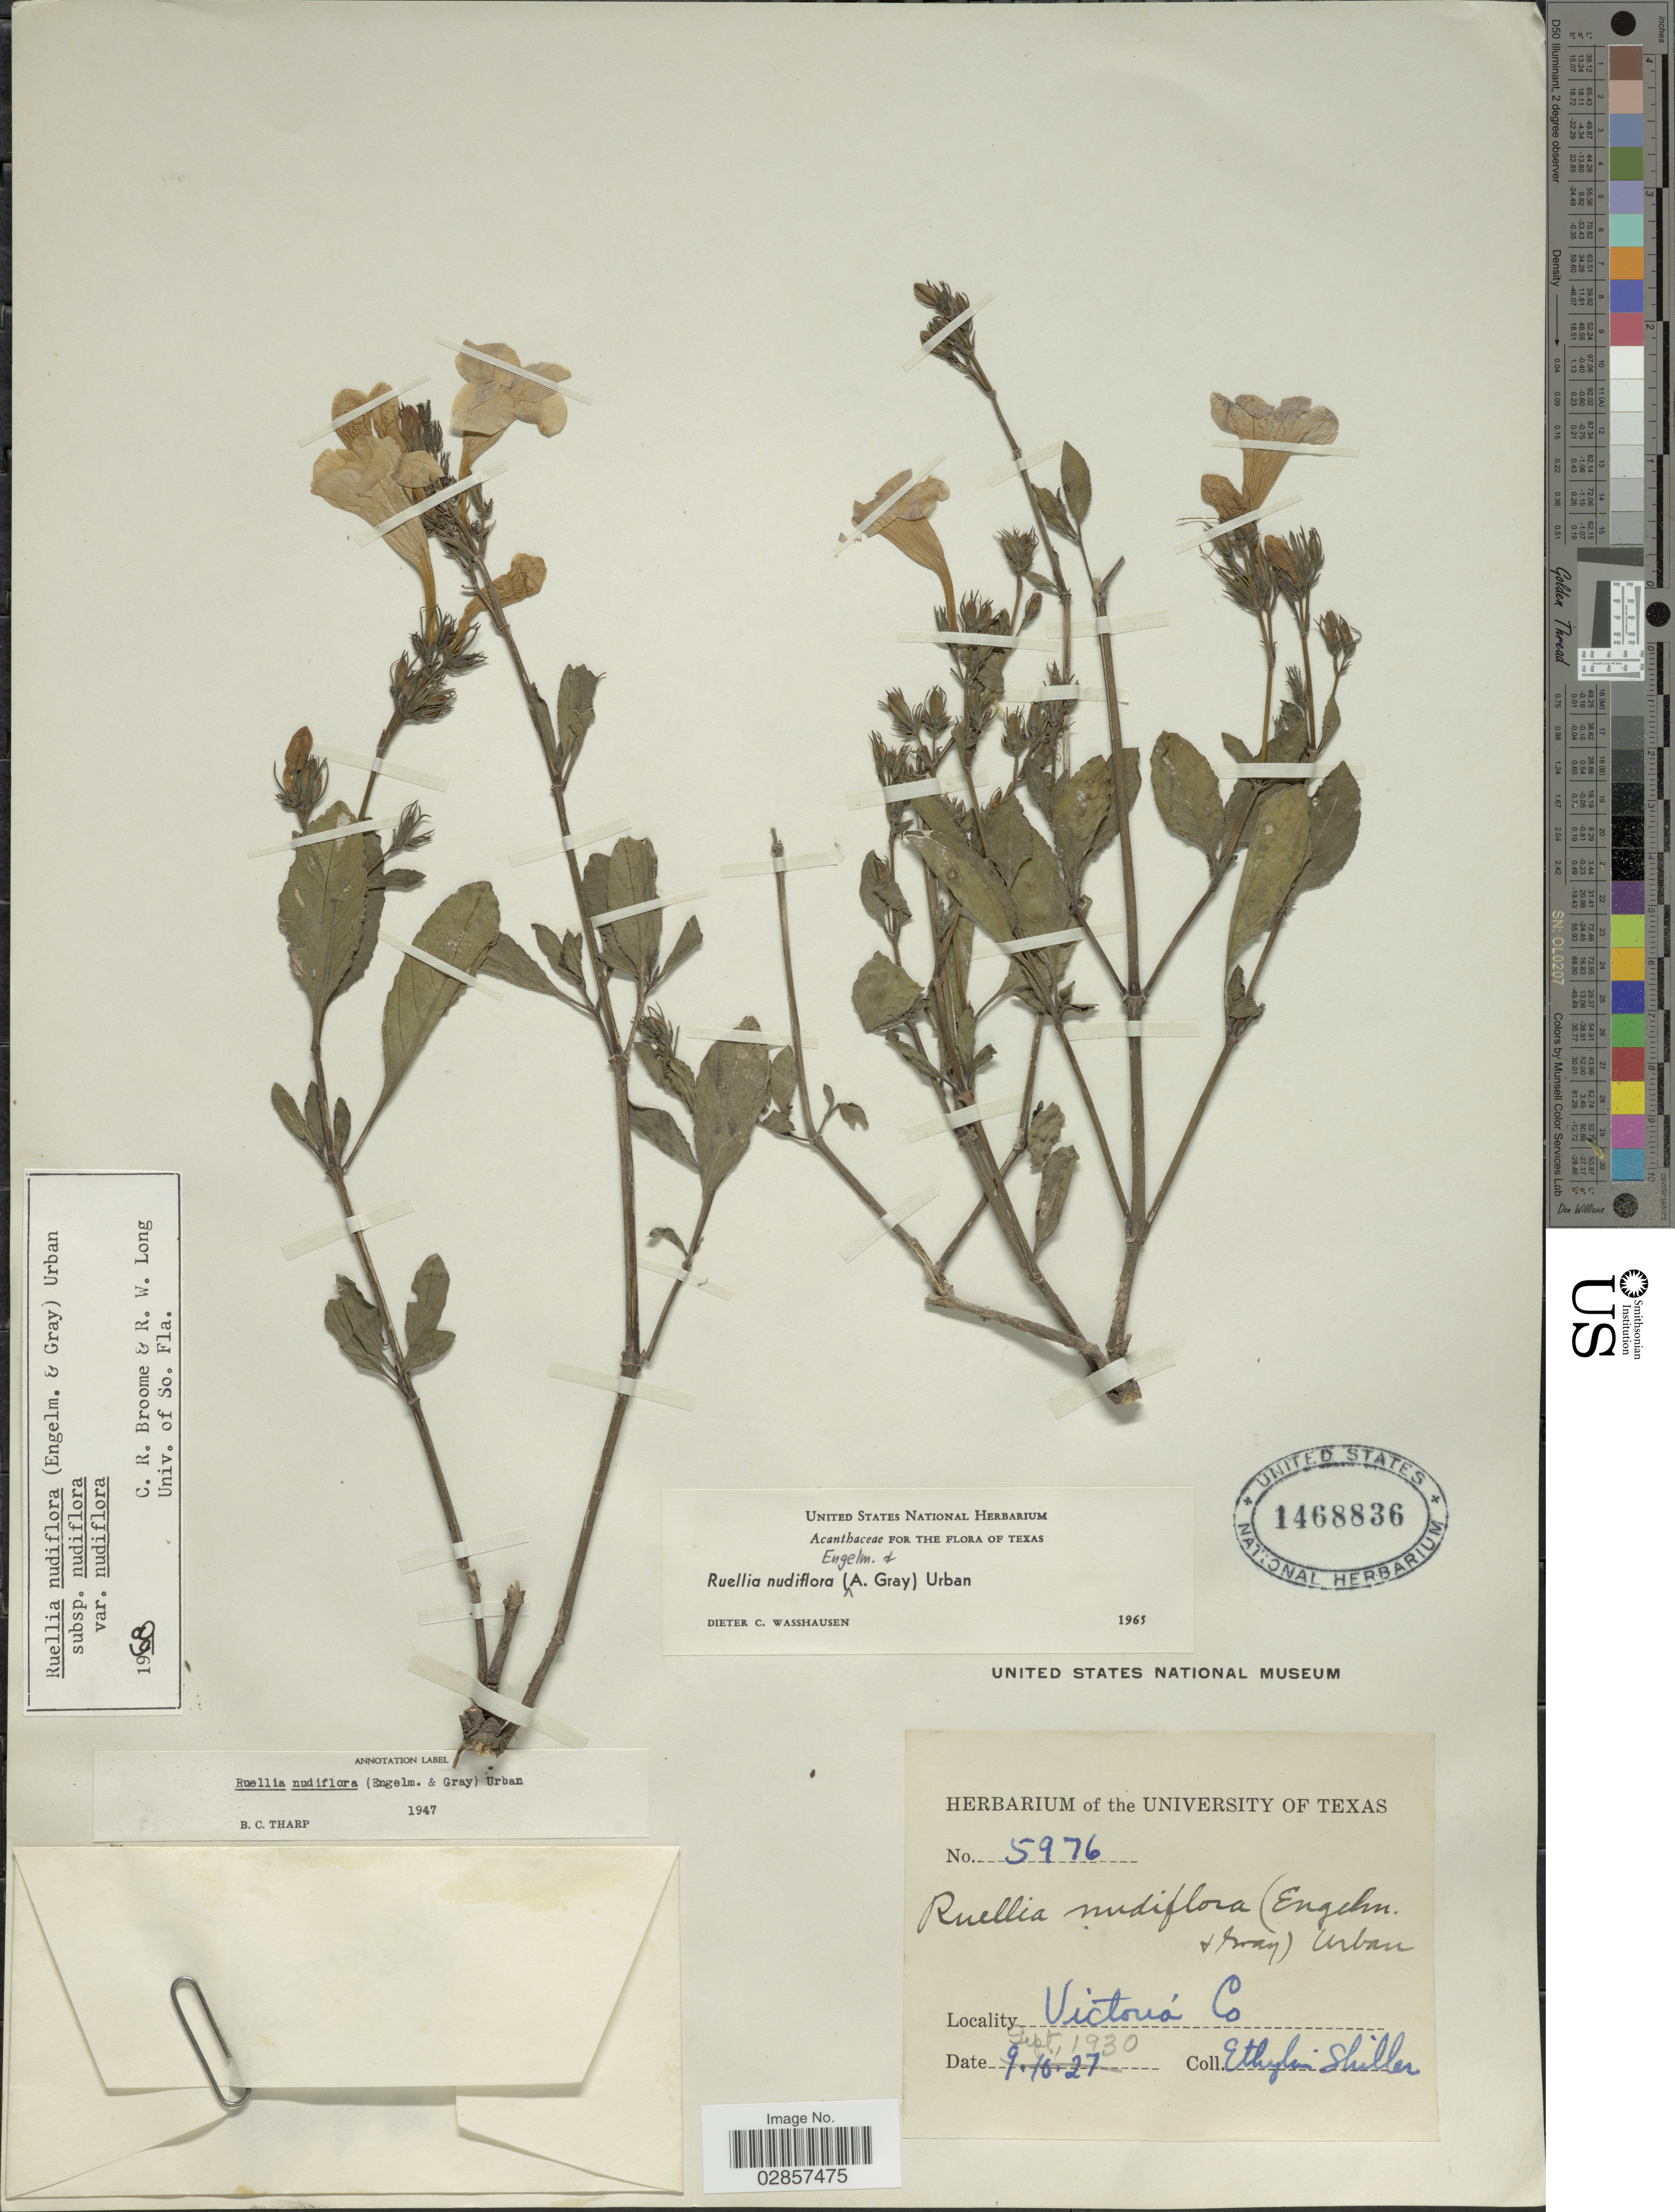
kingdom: Plantae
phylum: Tracheophyta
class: Magnoliopsida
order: Lamiales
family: Acanthaceae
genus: Ruellia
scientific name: Ruellia nudiflora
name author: (Engelm. & A. Gray) Urb.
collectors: E. Shiller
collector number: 5976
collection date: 1930-09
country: United States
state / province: Texas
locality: Victoria Co.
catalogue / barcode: US 1468836